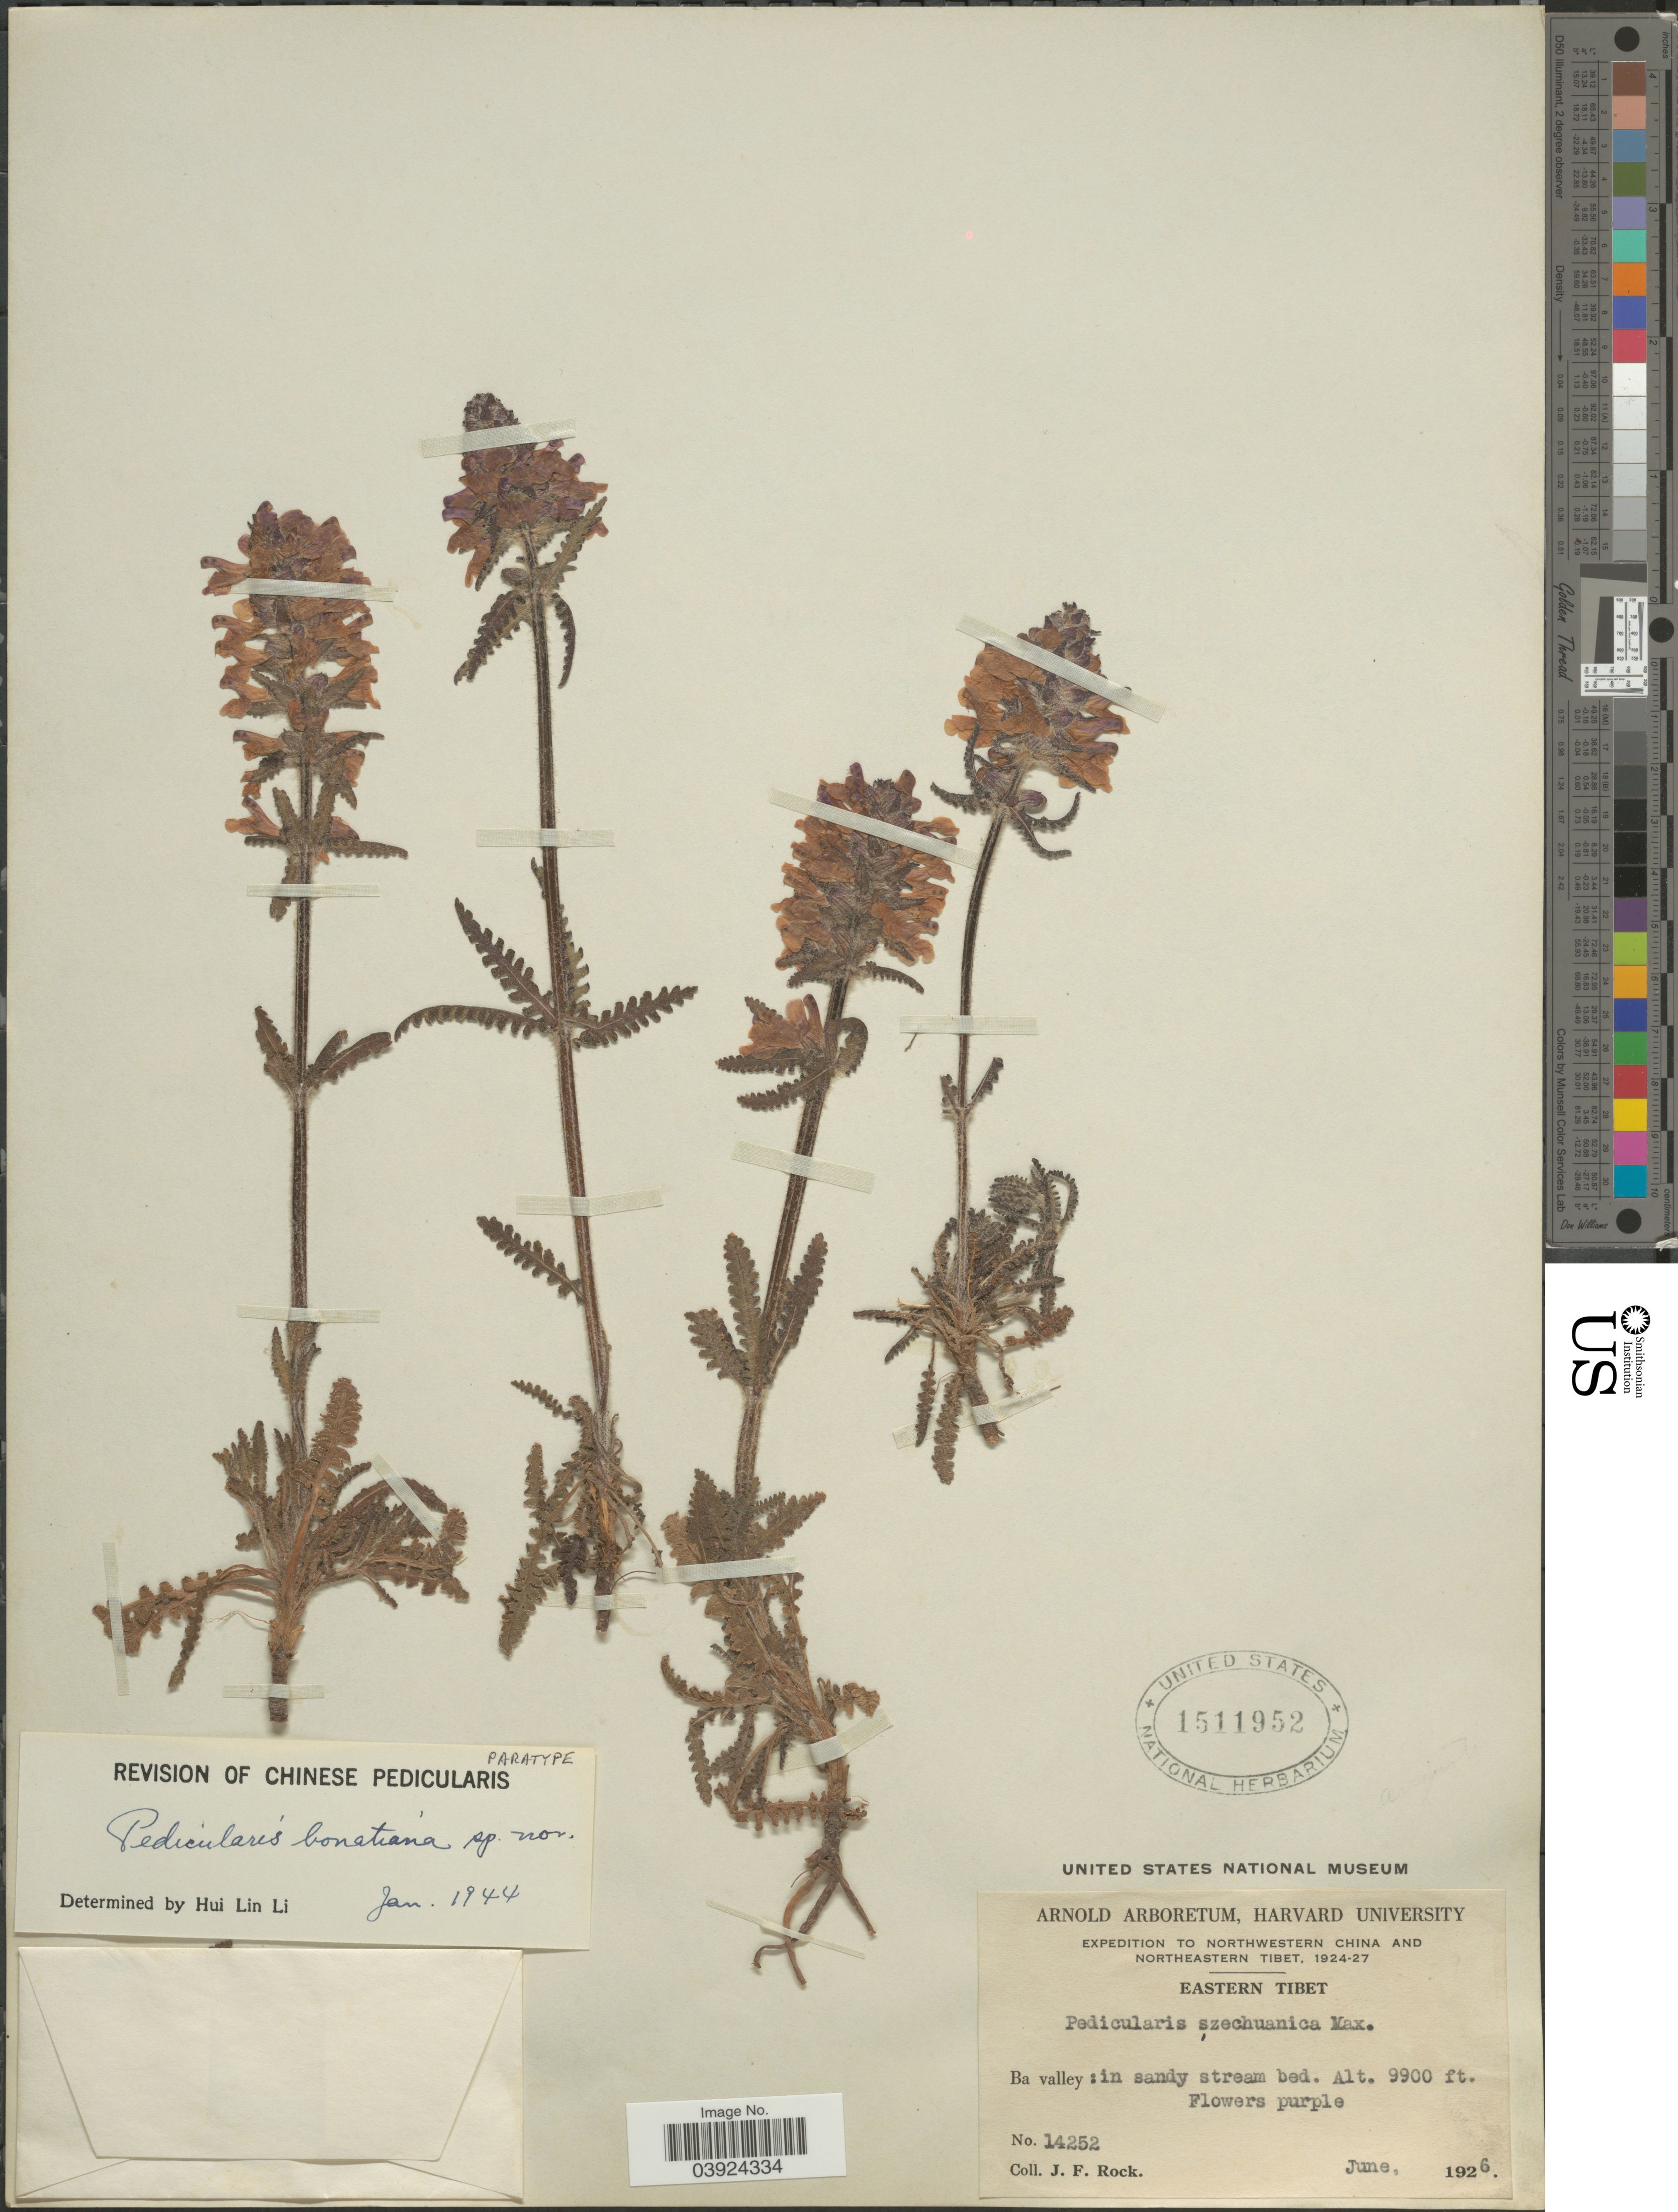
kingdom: Plantae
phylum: Tracheophyta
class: Magnoliopsida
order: Lamiales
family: Orobanchaceae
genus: Pedicularis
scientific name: Pedicularis bonatiana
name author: H.L. Li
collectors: J. Rock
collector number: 14252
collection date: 1926-06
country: China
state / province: Xizang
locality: Northwestern China and Northeastern Tibet. Eastern Tibet. Ba valley.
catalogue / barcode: US 1511952